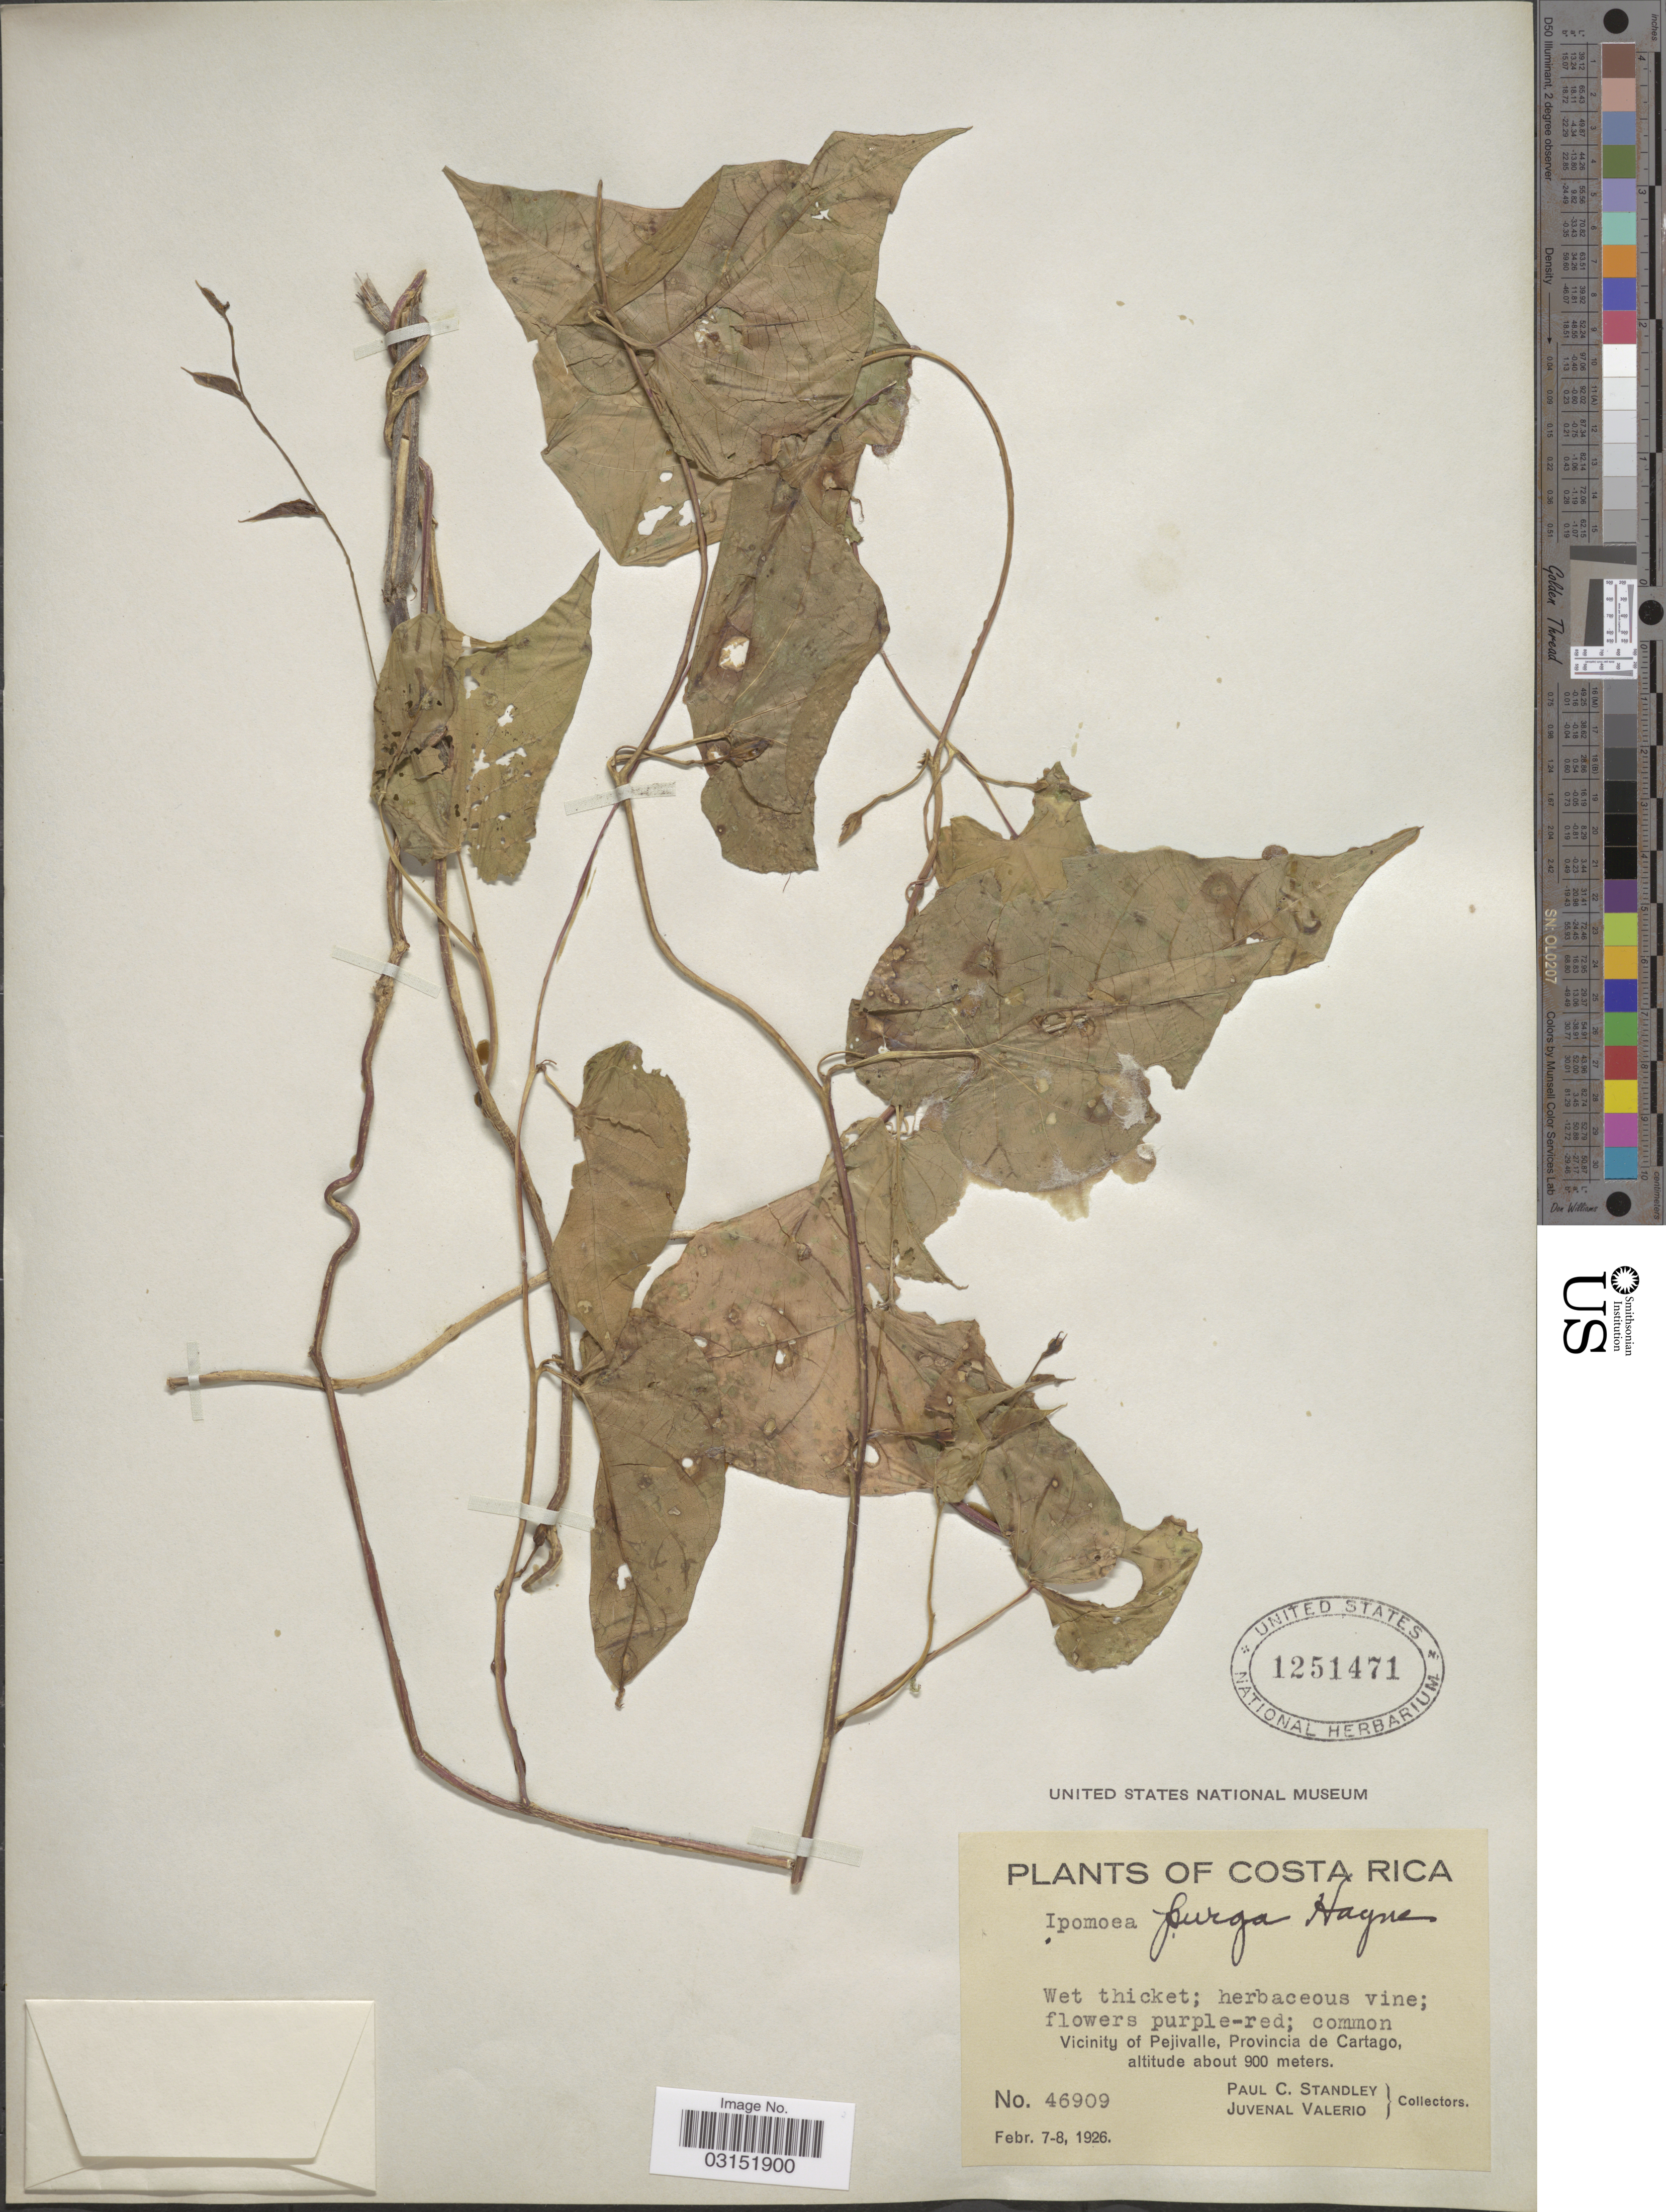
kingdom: Plantae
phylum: Tracheophyta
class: Magnoliopsida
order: Solanales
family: Convolvulaceae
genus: Ipomoea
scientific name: Ipomoea sp.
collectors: P. C. Standley & J. Valerio R.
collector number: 46909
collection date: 1926-02-07/1926-02-08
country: Costa Rica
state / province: Cartago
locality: Vicinity of Pejivalle.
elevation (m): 900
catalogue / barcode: US 1251471